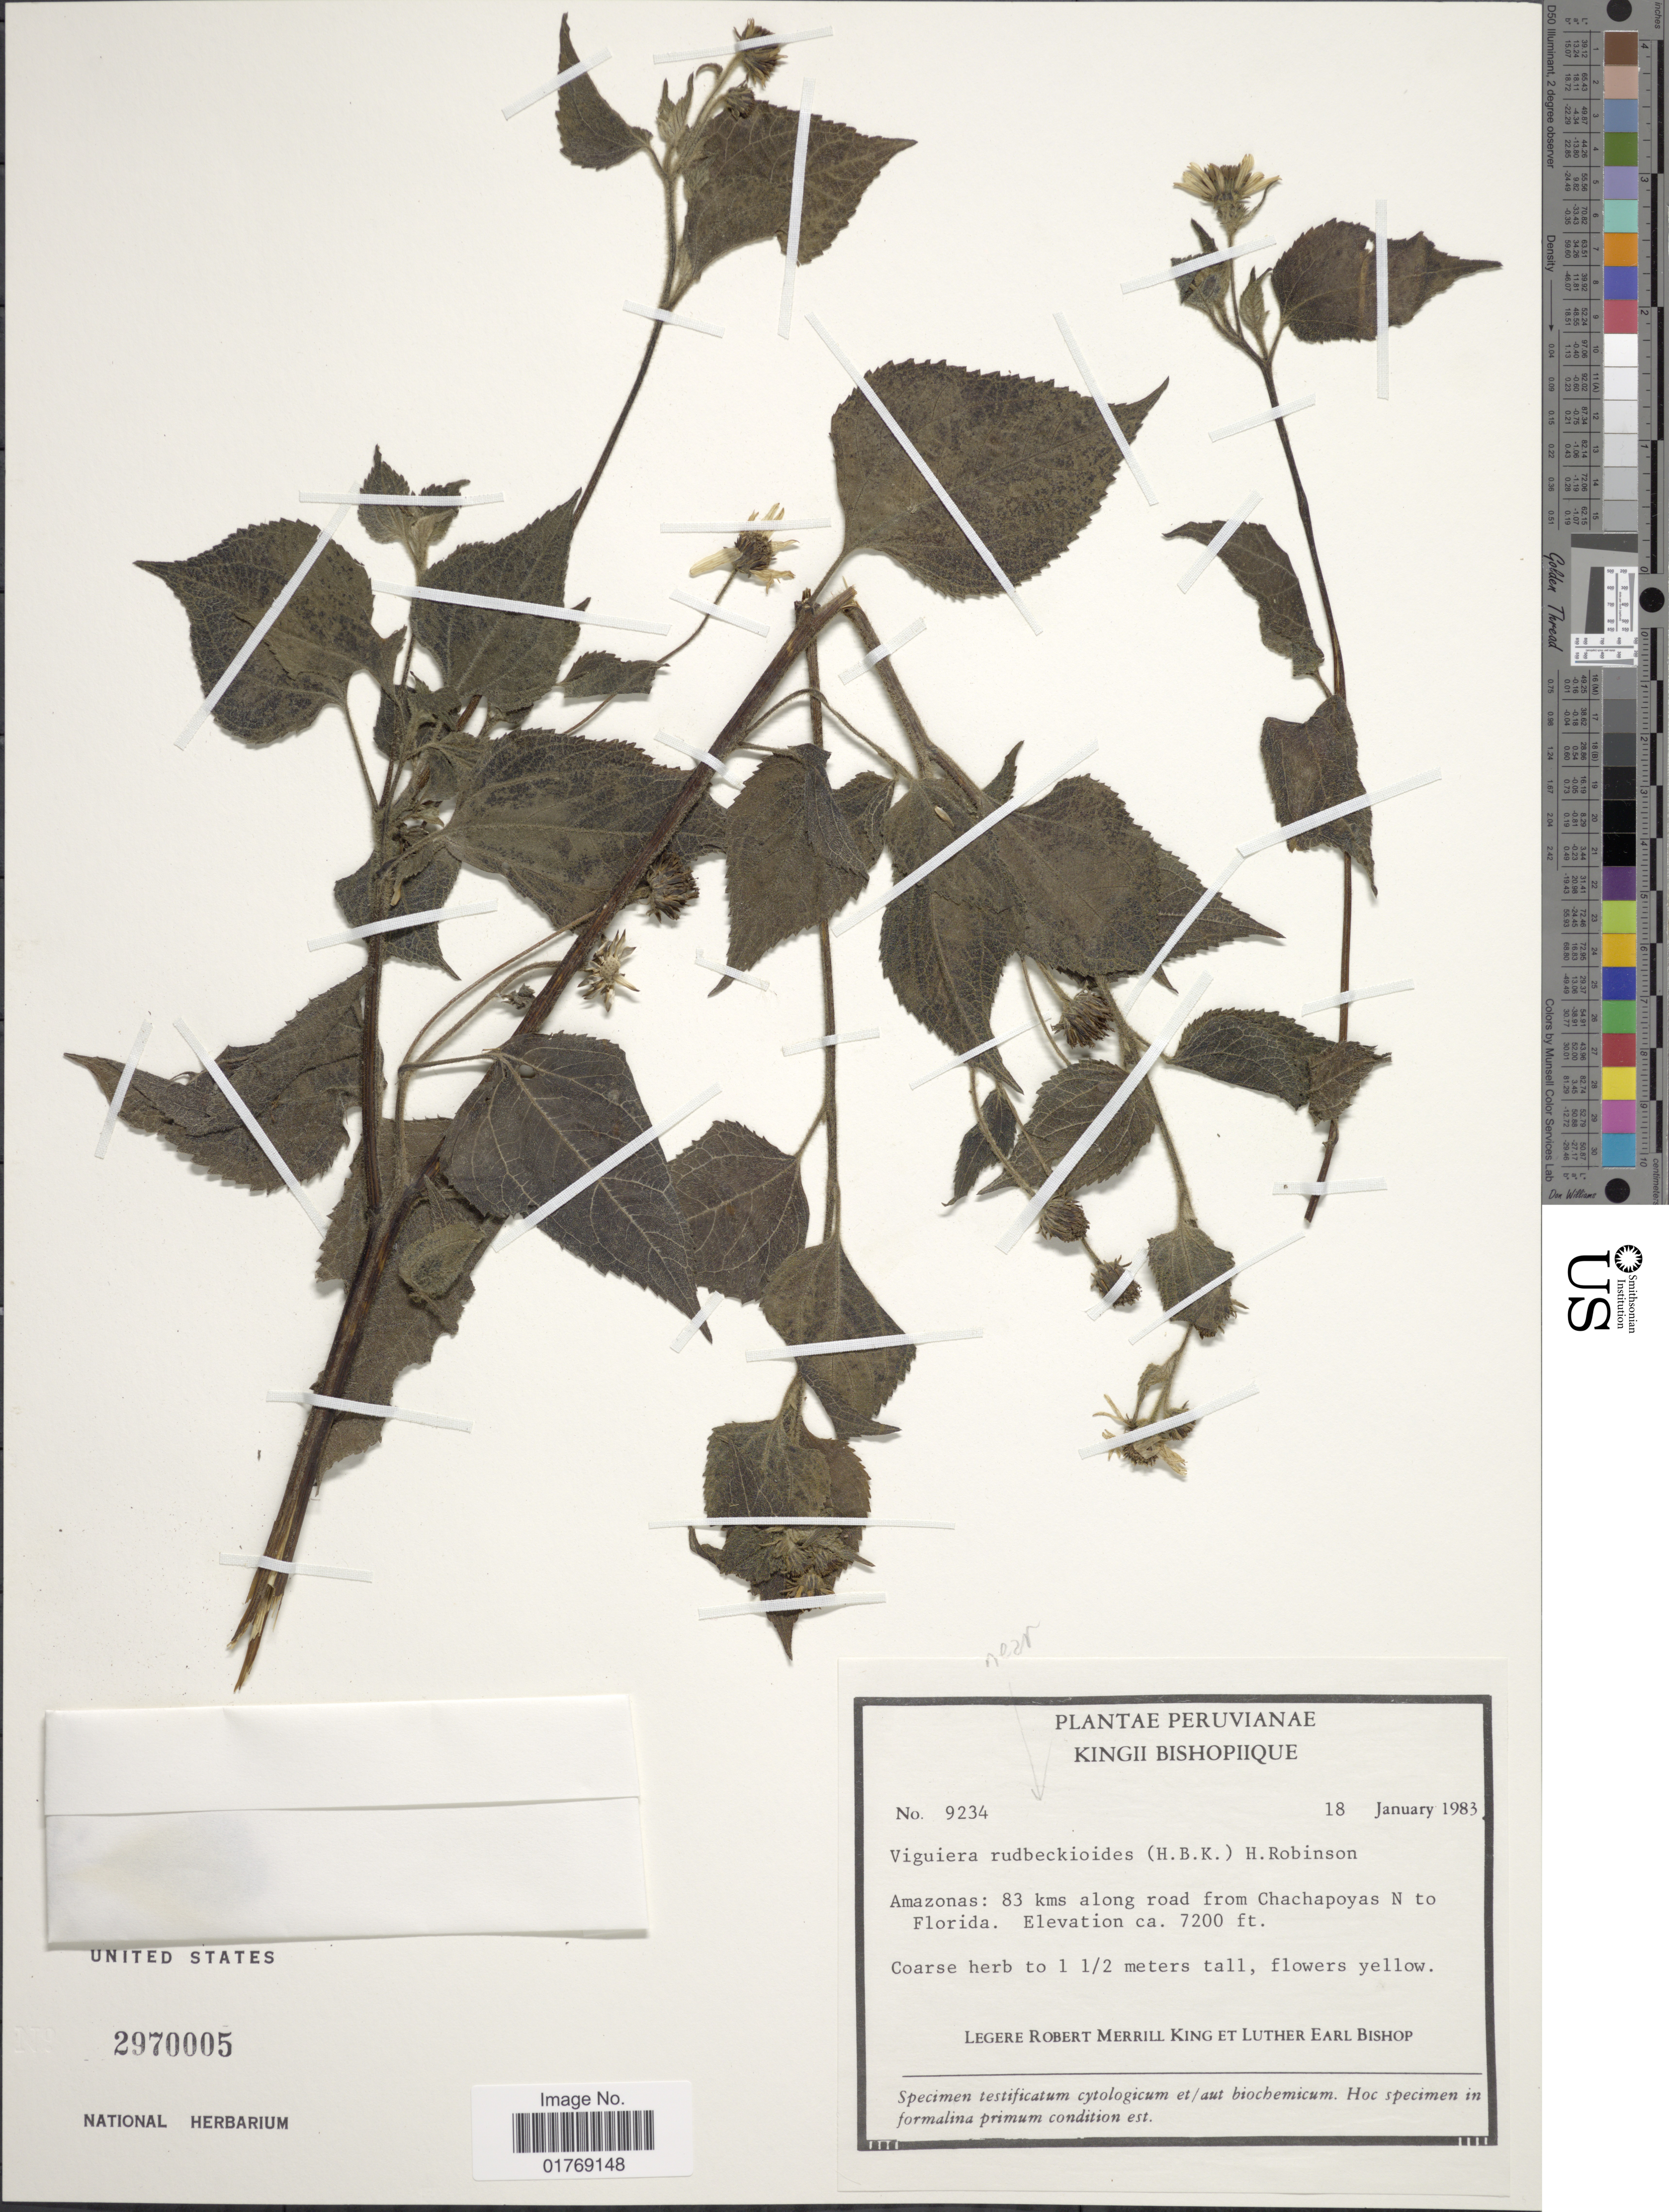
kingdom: Plantae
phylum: Tracheophyta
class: Magnoliopsida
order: Asterales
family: Asteraceae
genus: Viguiera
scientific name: Viguiera rudbeckioides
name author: (Kunth) H. Rob.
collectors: R. M. King & L. E. Bishop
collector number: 9234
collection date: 1983-01-18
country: Peru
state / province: Amazonas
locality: Amazonas: 83 kms along road from Chachapoyas N to Florida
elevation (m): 2195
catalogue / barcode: US 2970005